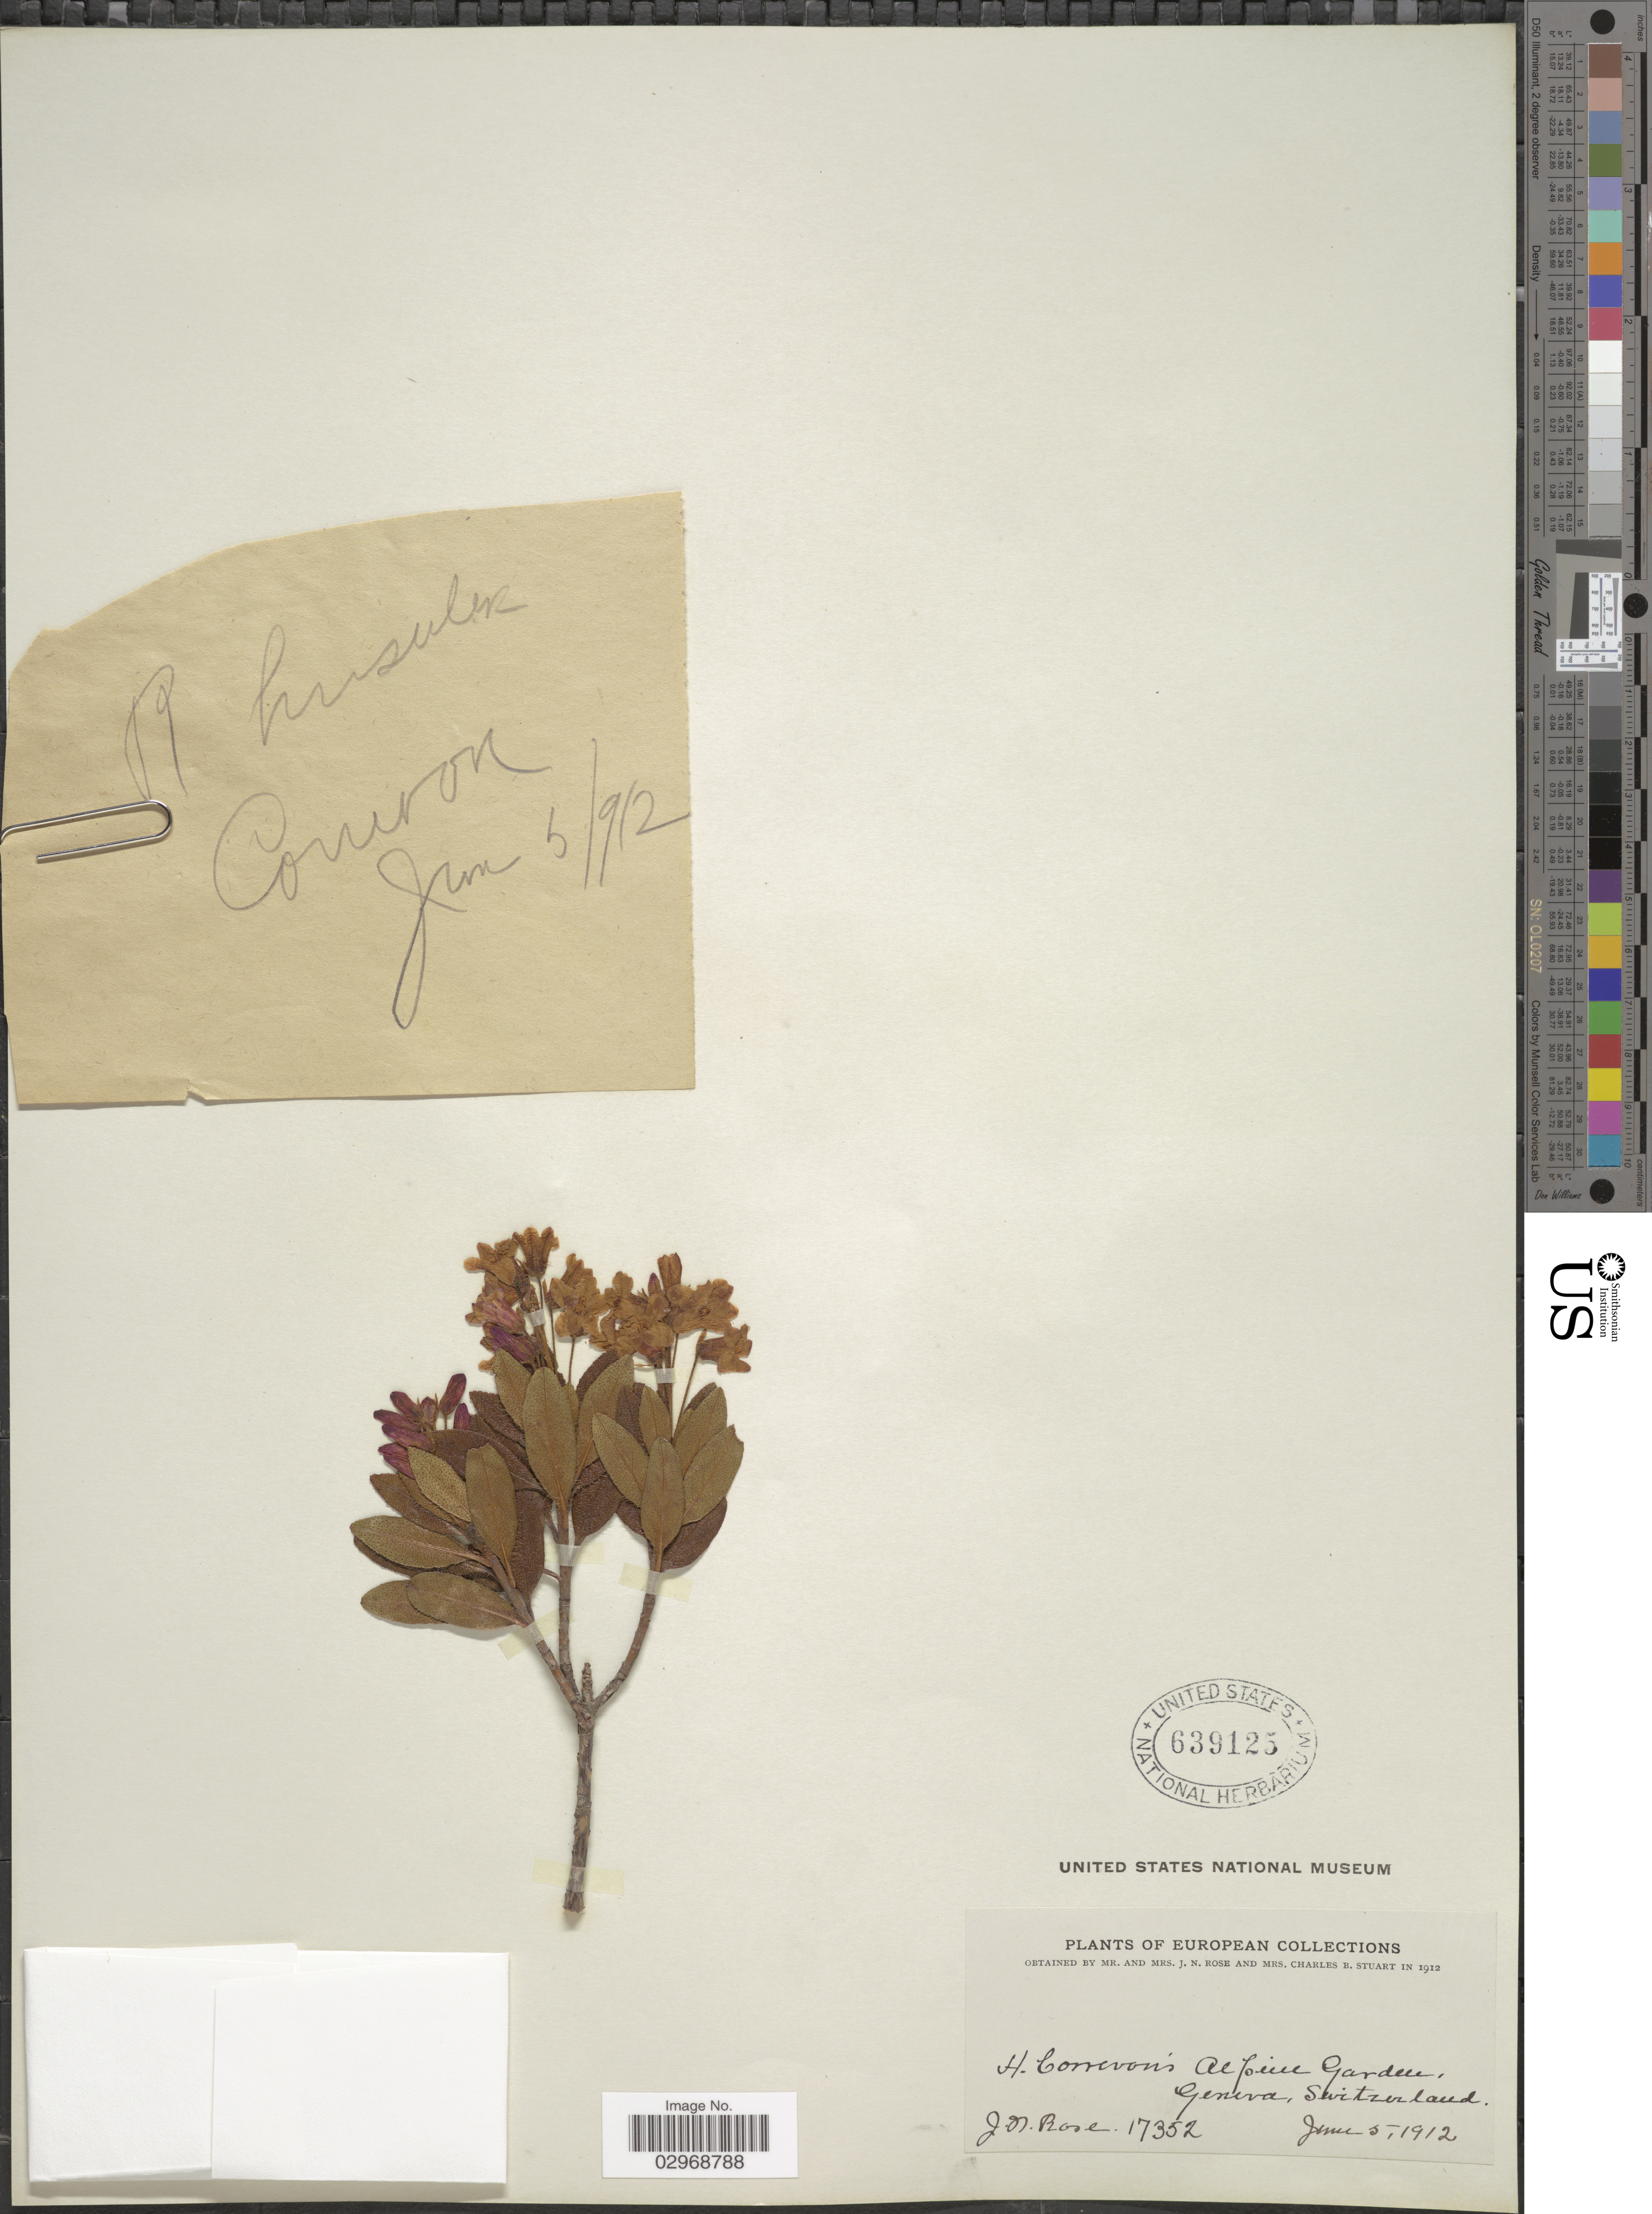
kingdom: Plantae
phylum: Tracheophyta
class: Magnoliopsida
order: Ericales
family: Ericaceae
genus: Rhododendron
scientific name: Rhododendron hirsutum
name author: L.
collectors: J. N. Rose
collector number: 17352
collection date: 1912-06-05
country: Switzerland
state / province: Genève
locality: Geneva.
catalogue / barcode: US 639125